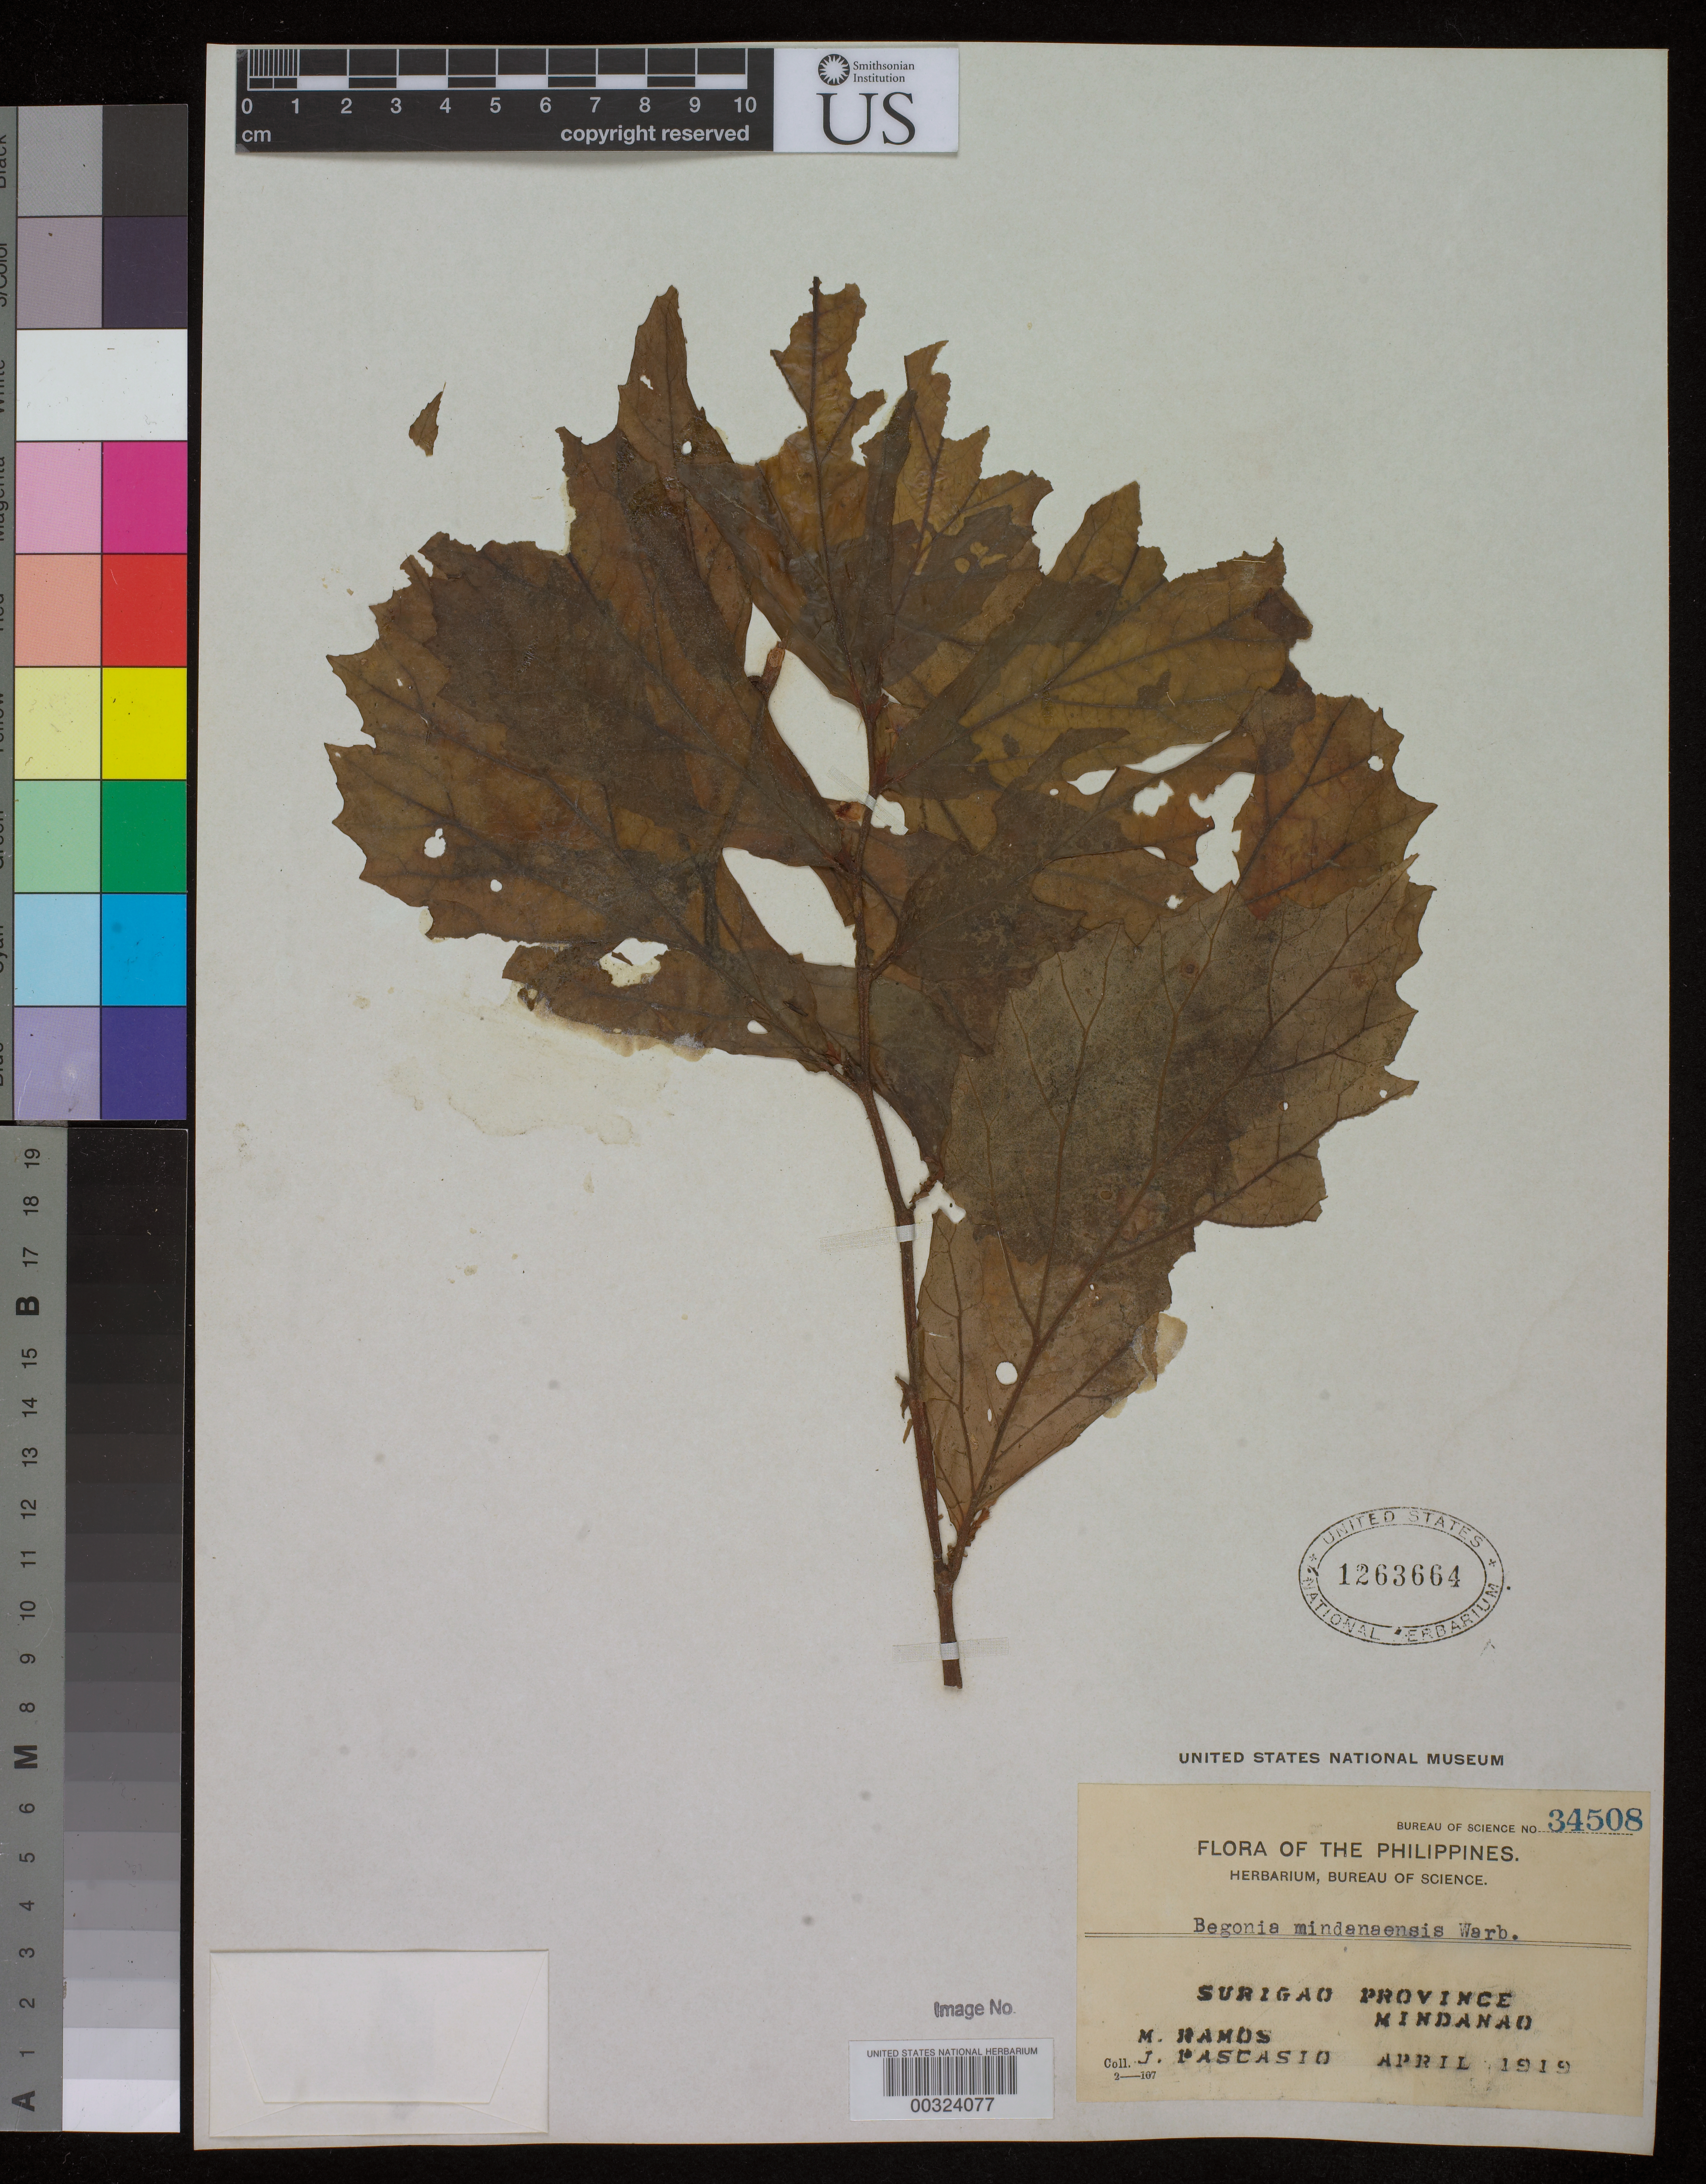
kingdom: Plantae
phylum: Tracheophyta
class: Magnoliopsida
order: Cucurbitales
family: Begoniaceae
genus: Begonia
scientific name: Begonia mindanaensis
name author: Warb.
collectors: M. Ramos & J. Pascasio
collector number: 34508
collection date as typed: Apr 1919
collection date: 1919-04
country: Philippines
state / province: Caraga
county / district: Surigao del Norte / Surigao del Sur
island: Mindanao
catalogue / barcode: US 1263664